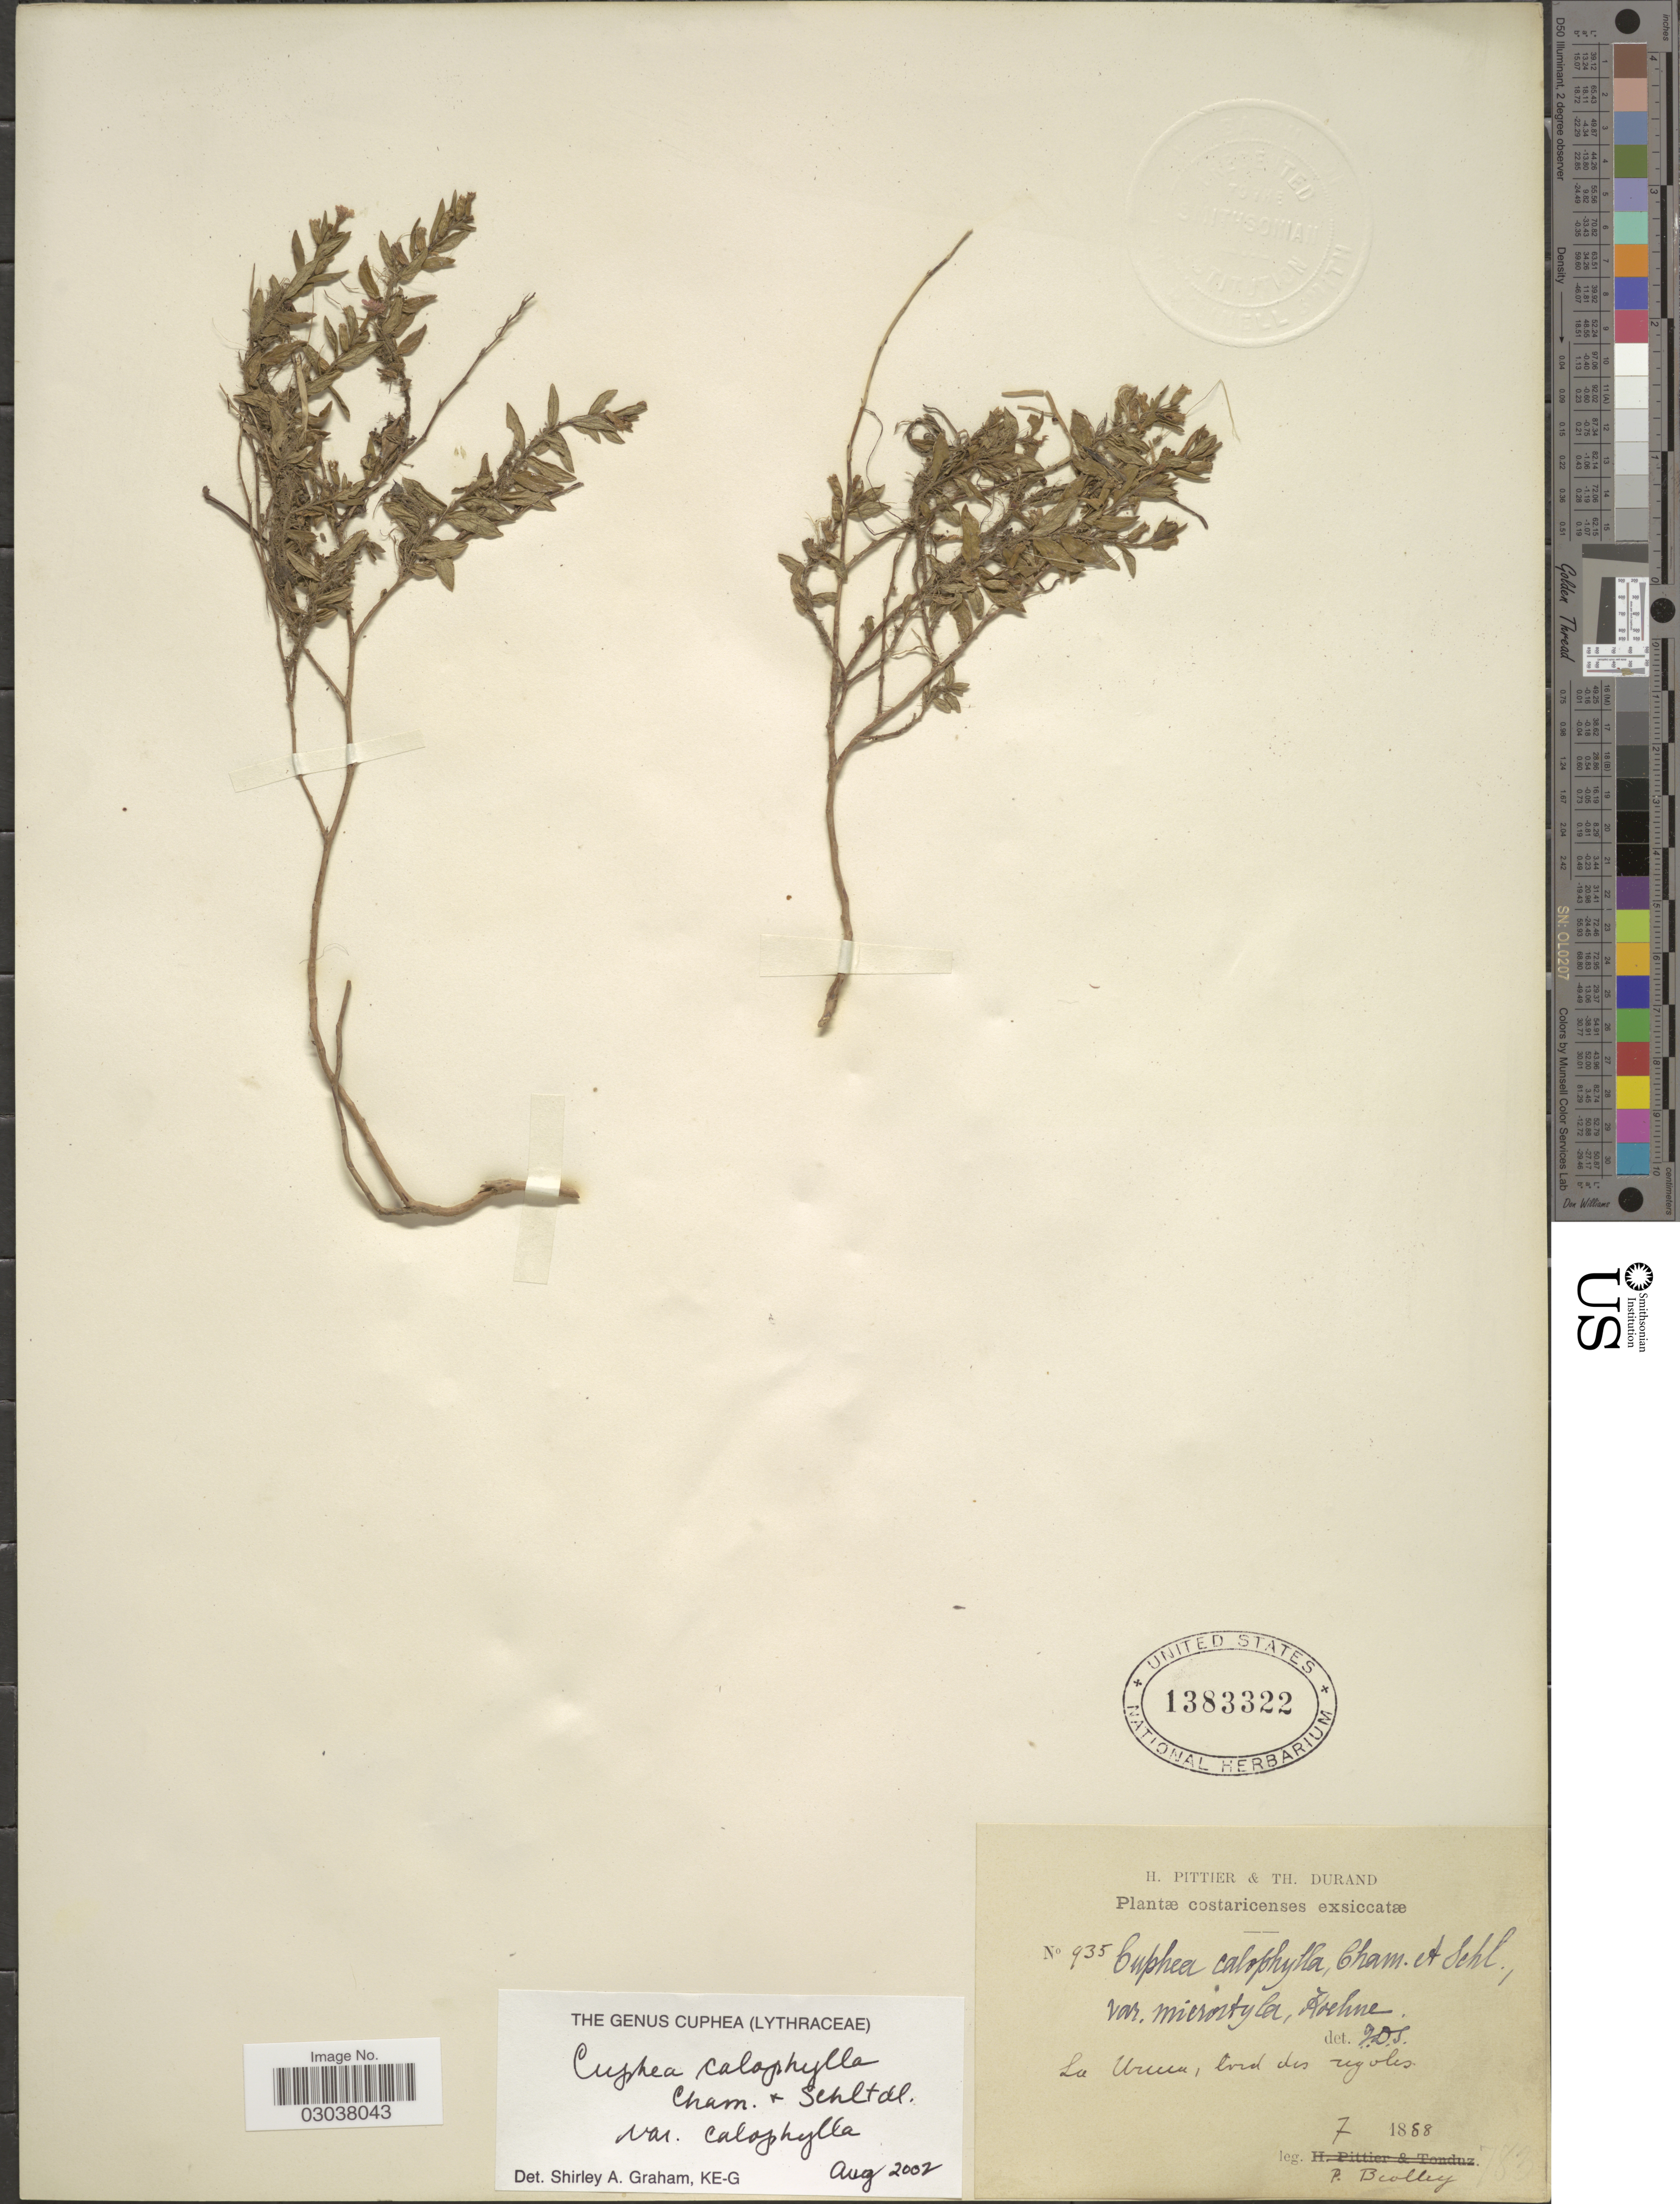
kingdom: Plantae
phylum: Tracheophyta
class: Magnoliopsida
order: Myrtales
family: Lythraceae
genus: Cuphea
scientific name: Cuphea calophylla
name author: Cham. & Schltdl.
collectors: P. Biolley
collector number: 935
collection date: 1888-07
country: Costa Rica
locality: La Uruca, bord des rigoles.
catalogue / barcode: US 1383322